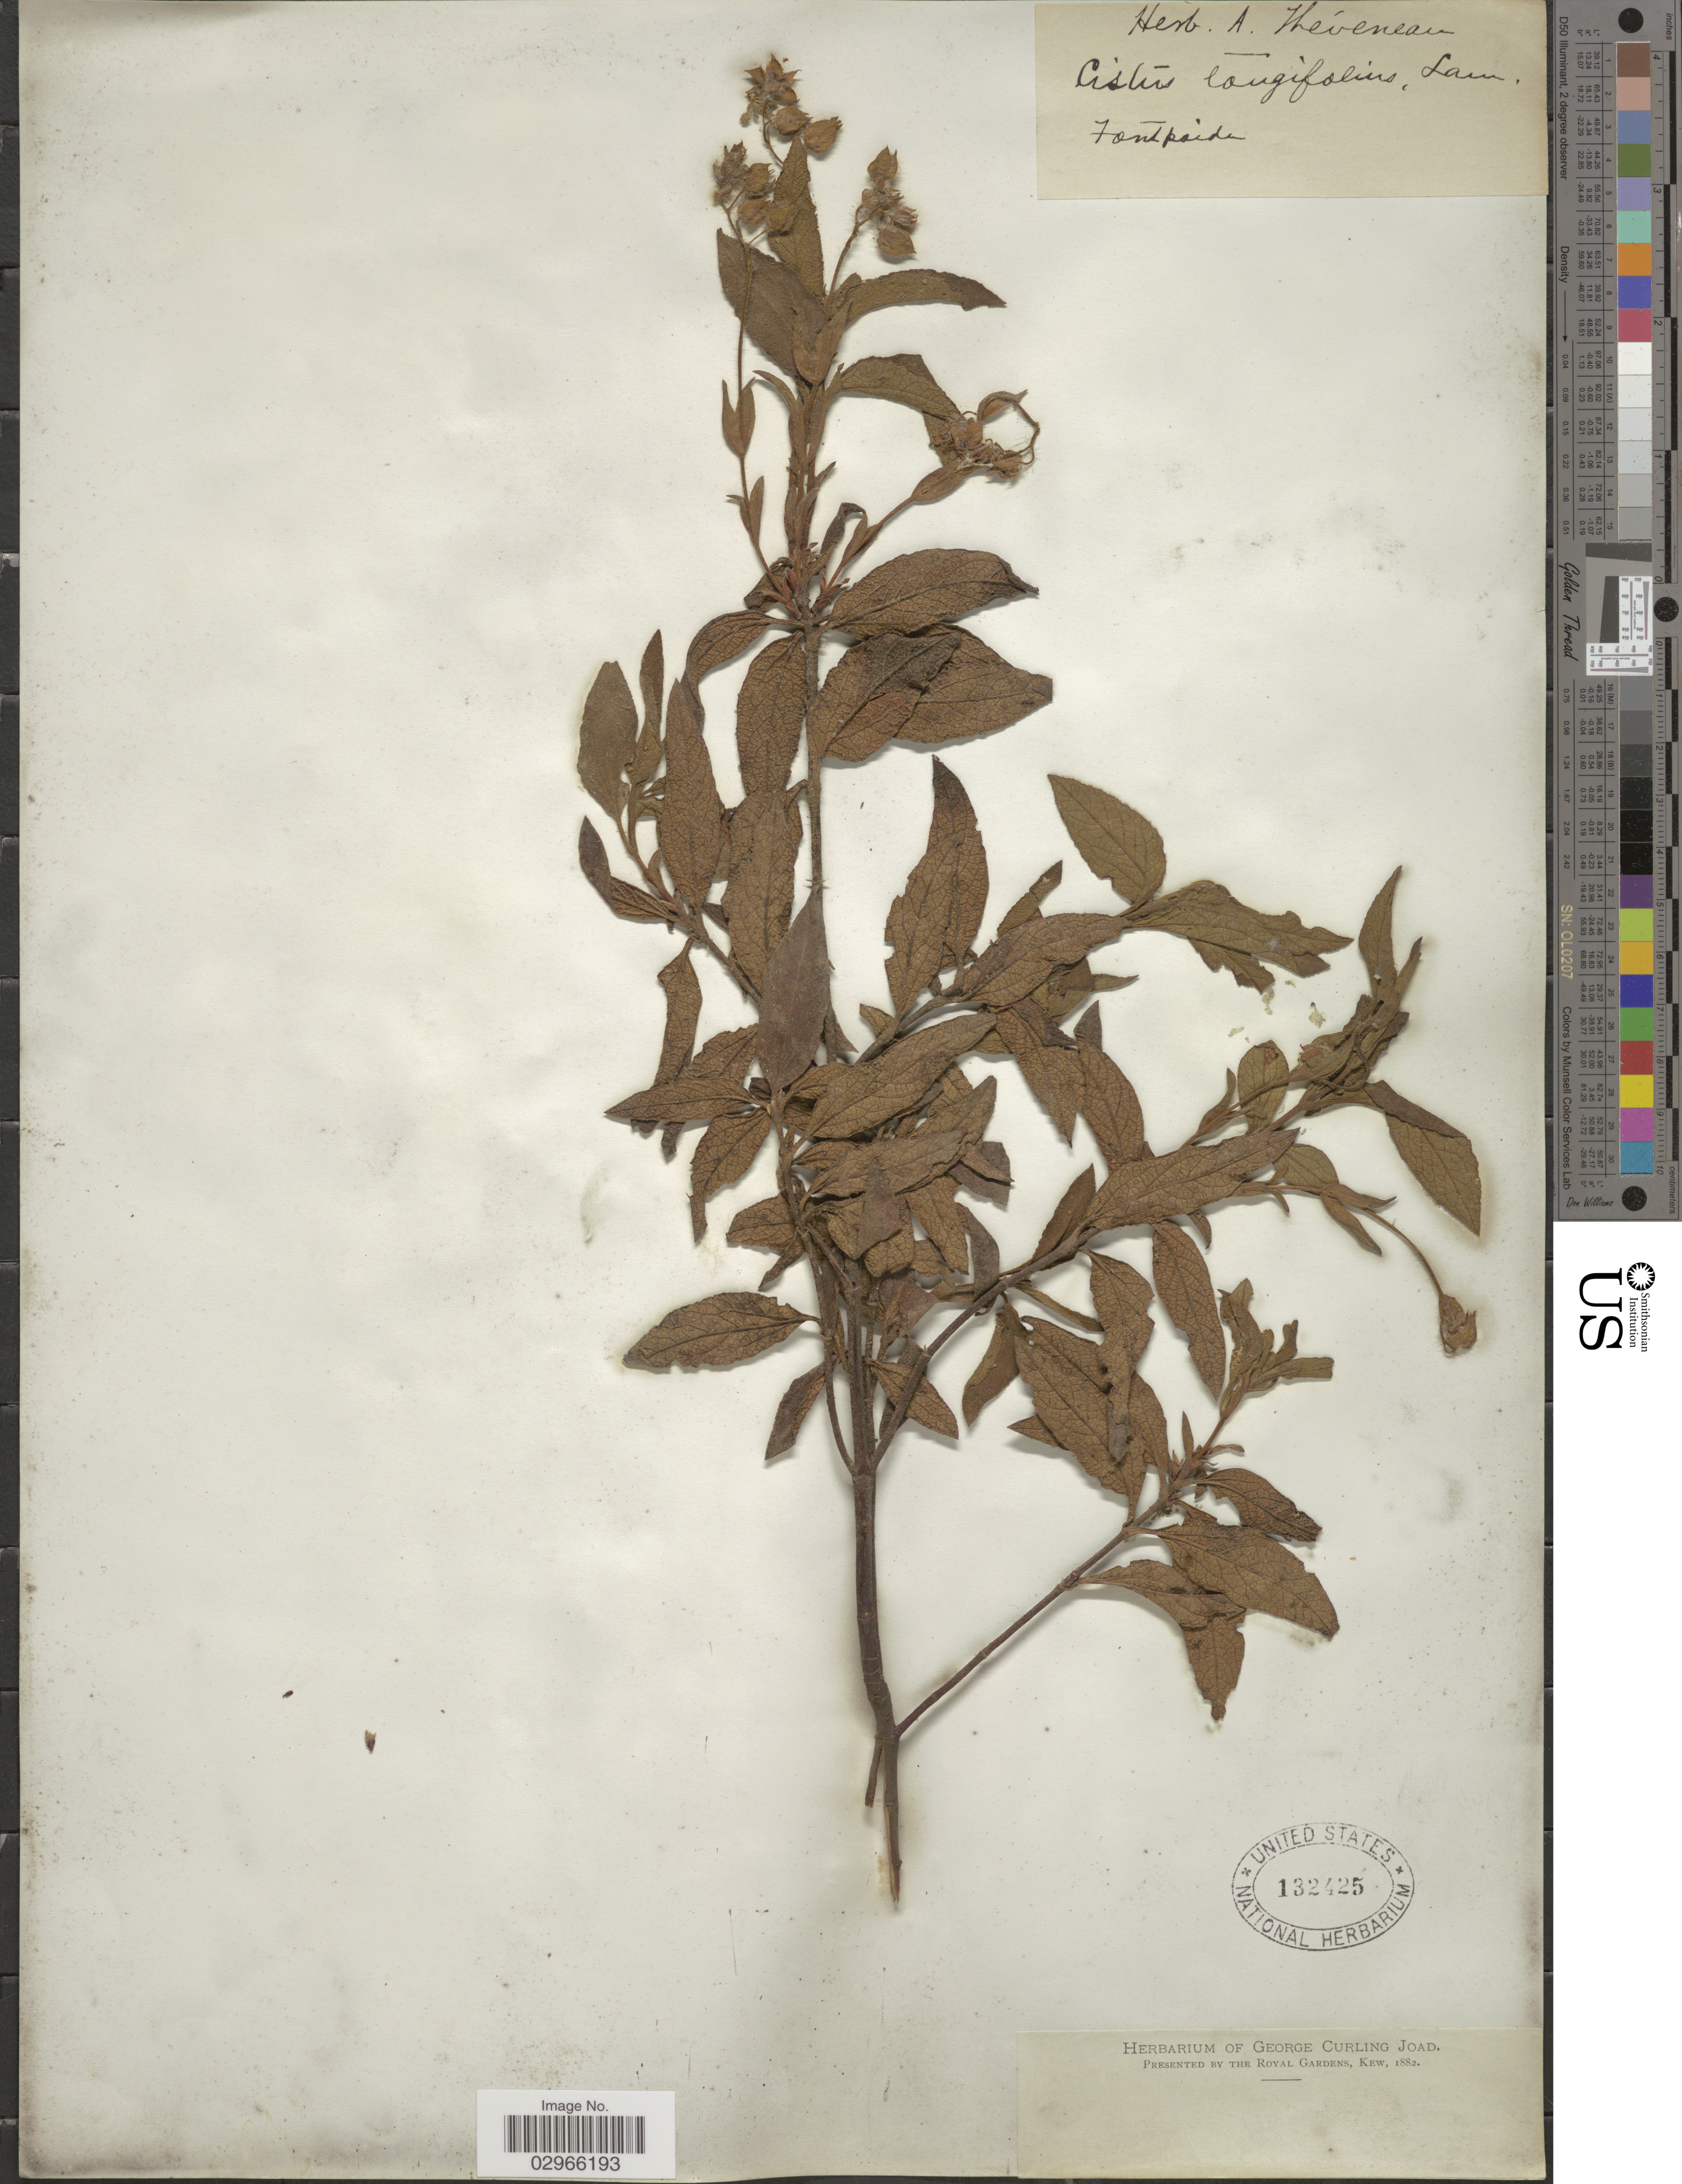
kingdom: Plantae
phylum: Tracheophyta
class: Magnoliopsida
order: Malvales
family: Cistaceae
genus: Cistus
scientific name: Cistus longifolius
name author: Mill.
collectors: ex herb. A. Theveneau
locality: Fontpaida [unsure placement] [interpreted].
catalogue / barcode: US 132425